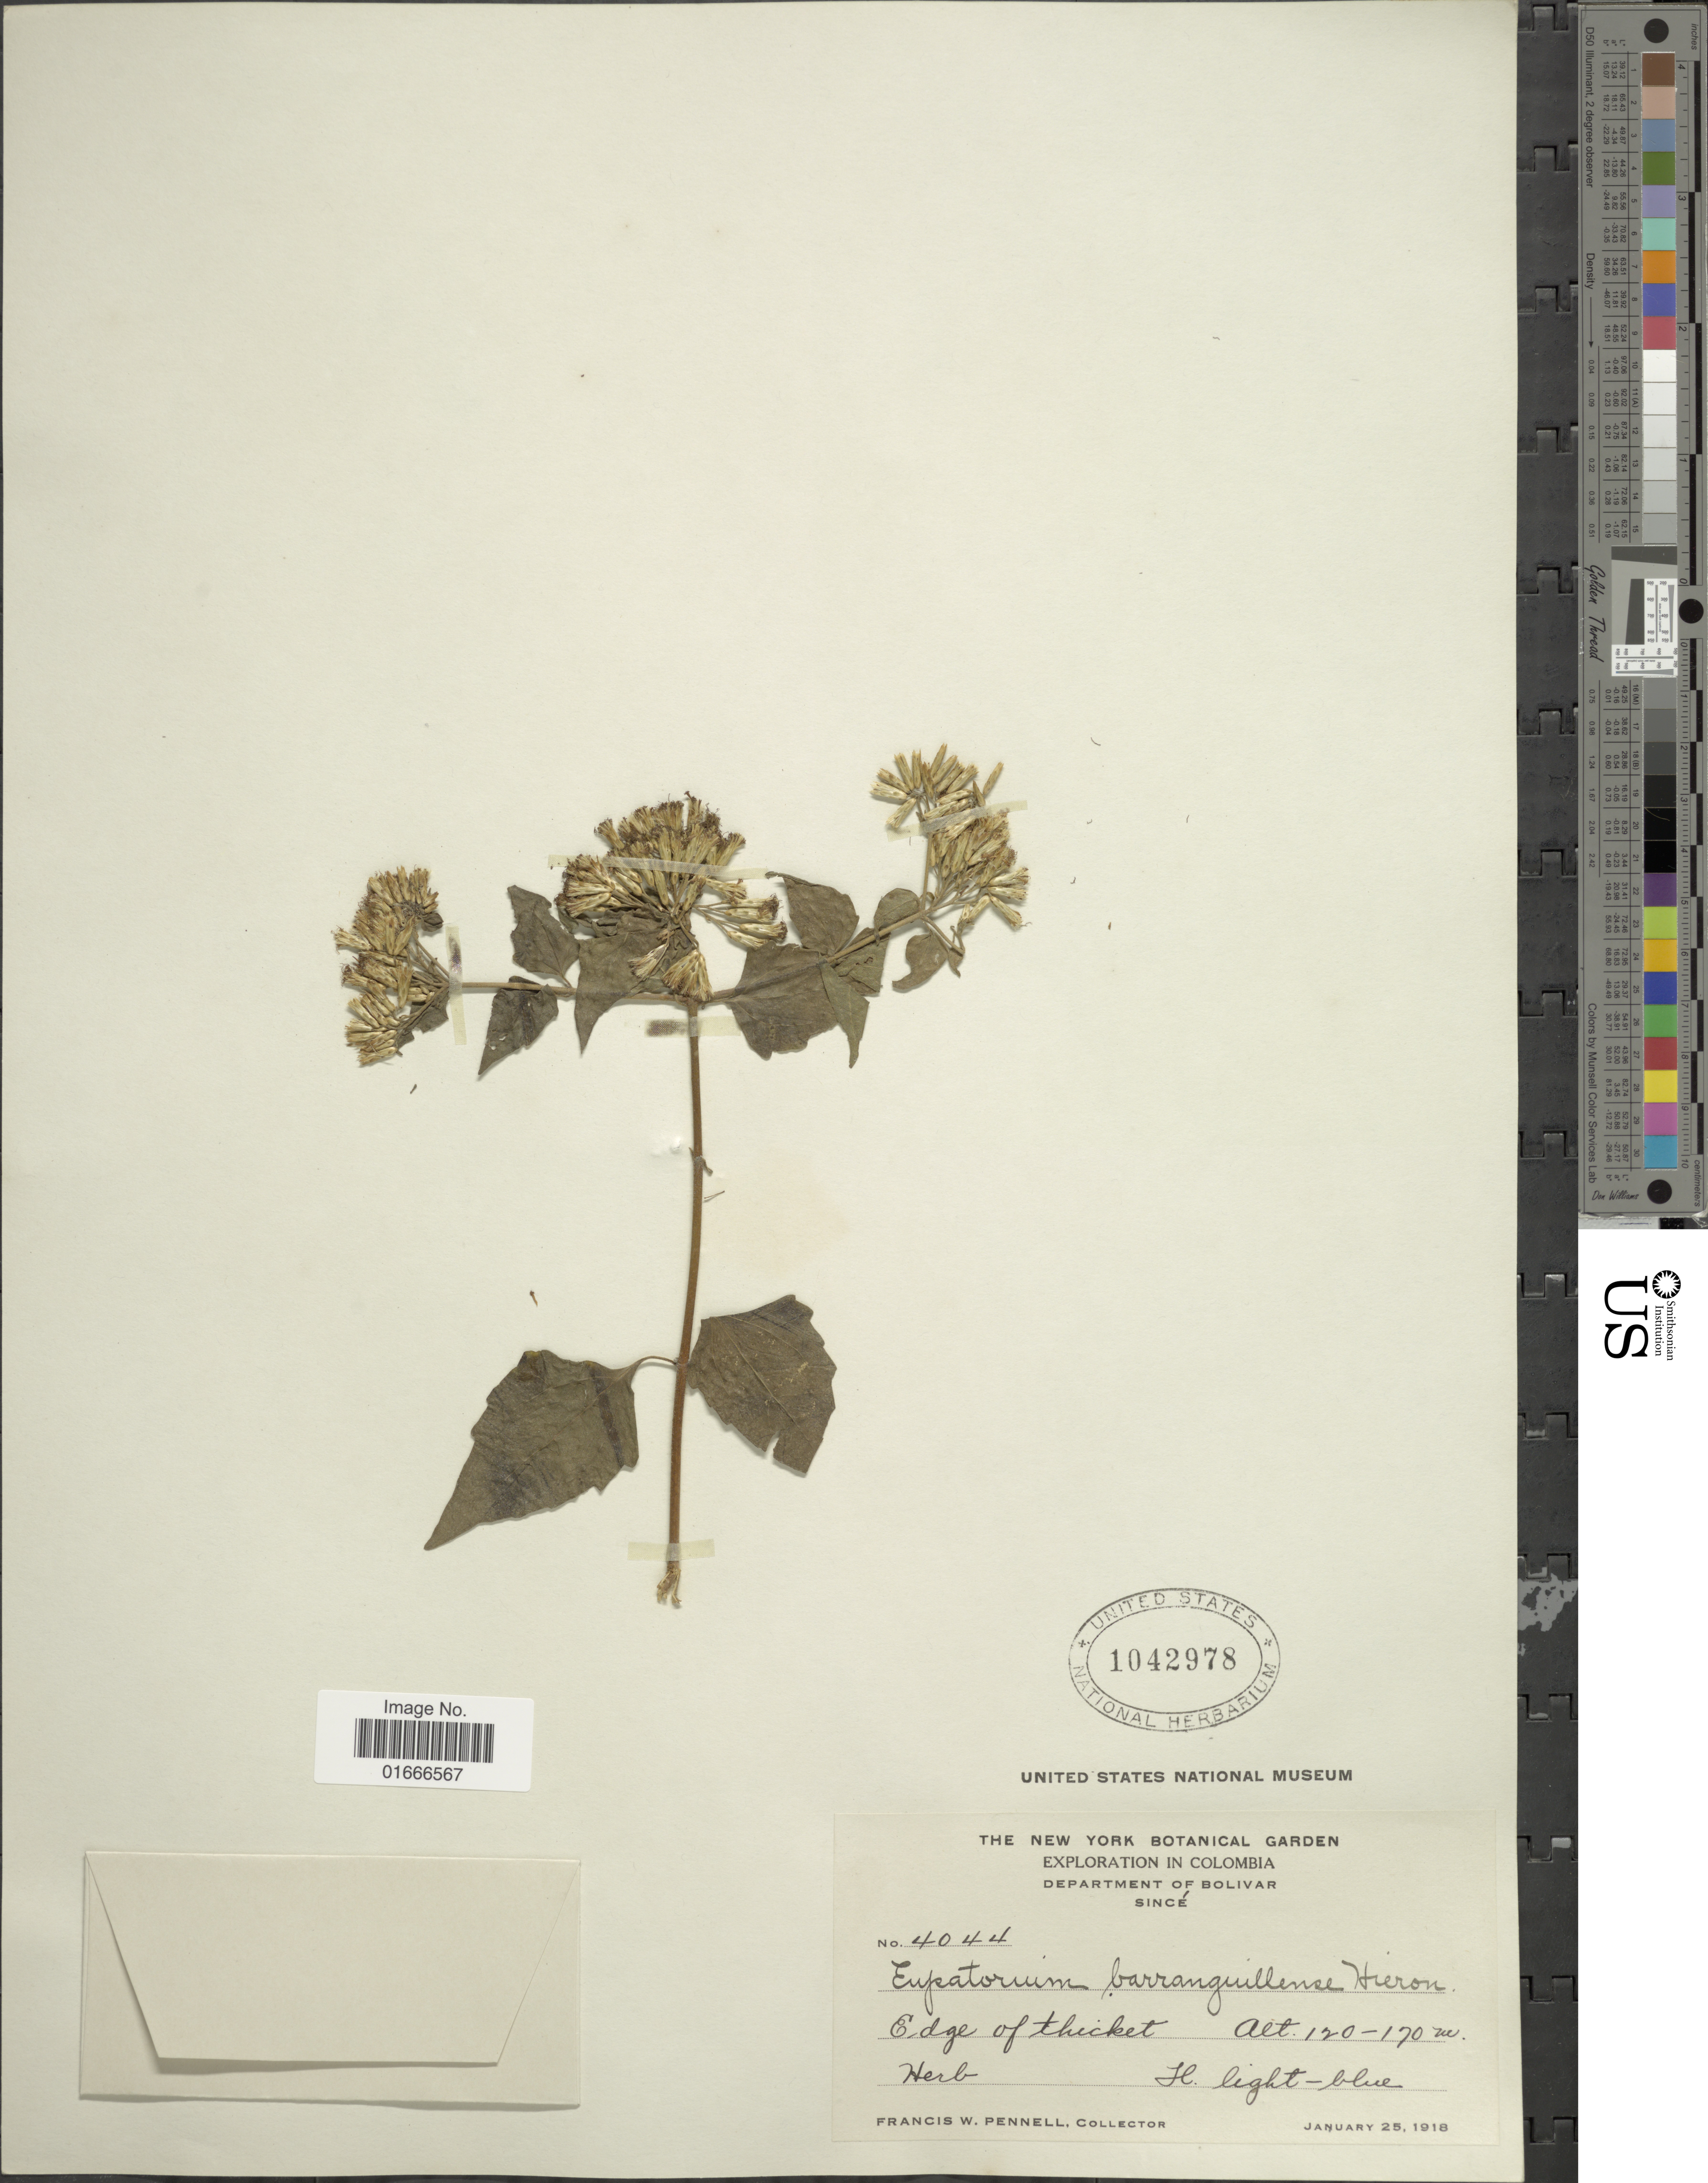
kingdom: Plantae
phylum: Tracheophyta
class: Magnoliopsida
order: Asterales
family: Asteraceae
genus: Chromolaena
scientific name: Chromolaena barranquillensis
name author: (Hieron.) R.M. King & H. Rob.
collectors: F. W. Pennell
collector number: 4044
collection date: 1918-01-25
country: Colombia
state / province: Bolívar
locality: Since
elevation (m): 120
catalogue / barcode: US 1042978